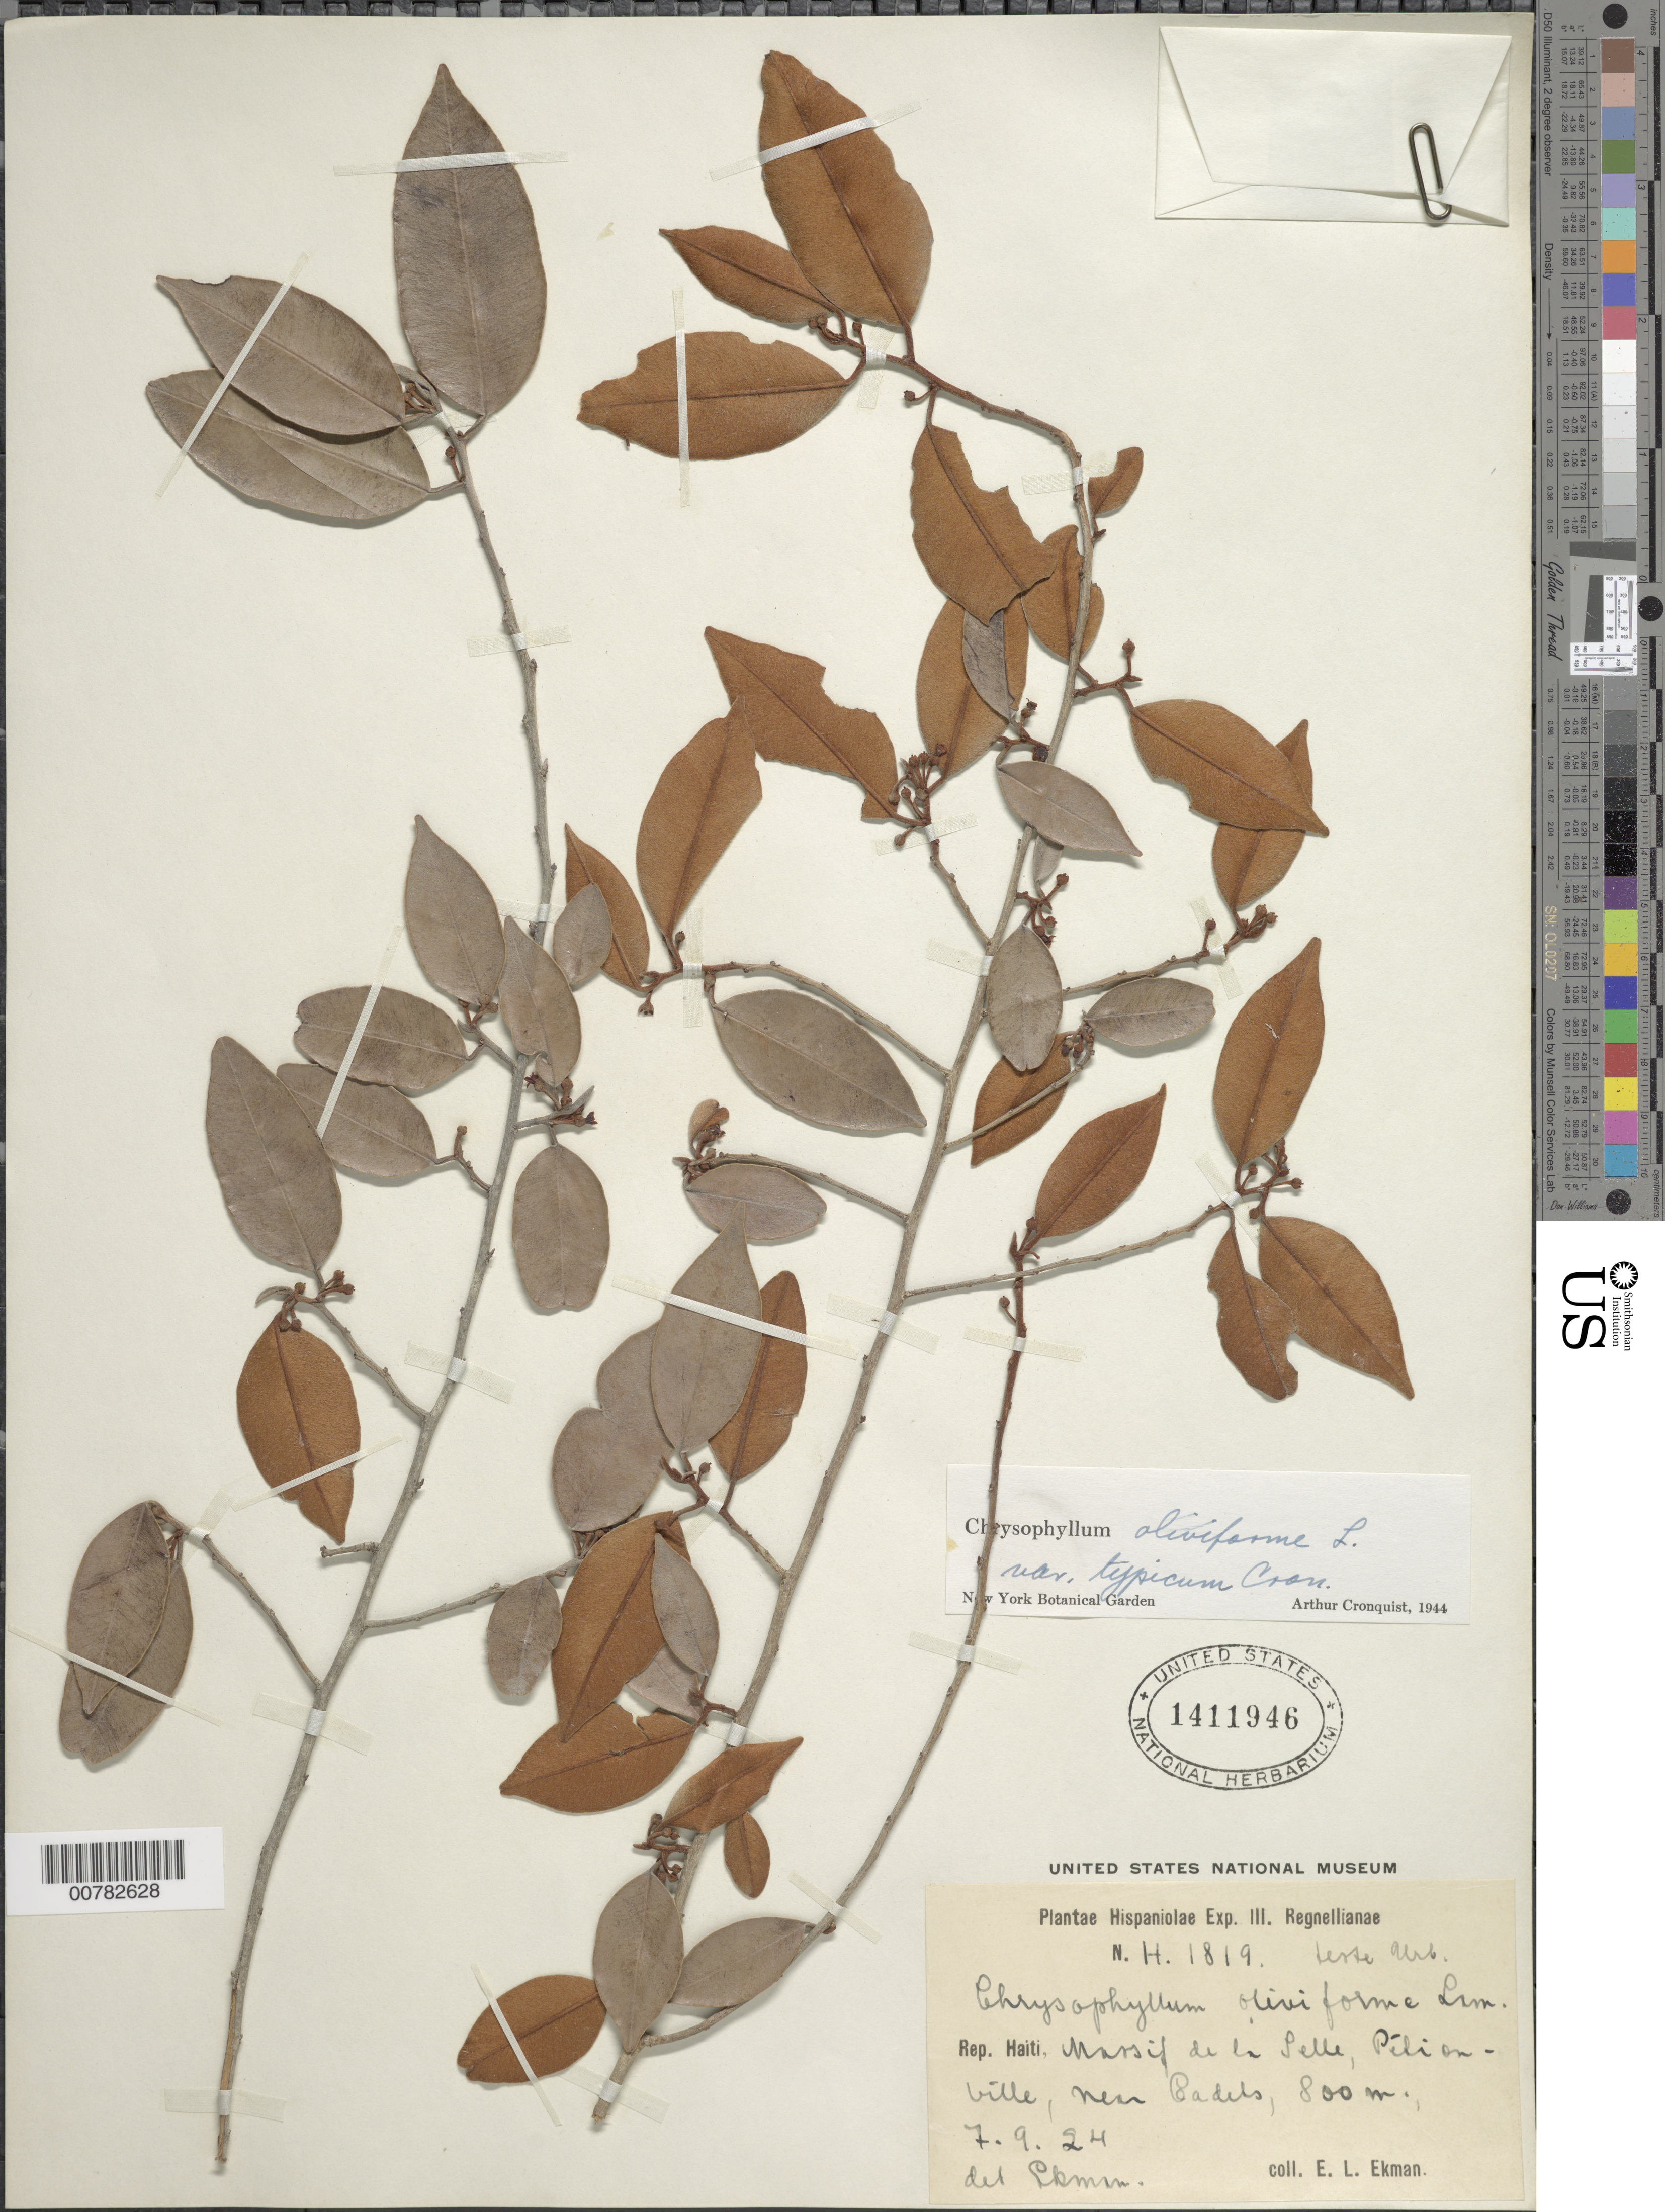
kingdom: Plantae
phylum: Tracheophyta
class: Magnoliopsida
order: Ericales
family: Sapotaceae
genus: Chrysophyllum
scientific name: Chrysophyllum oliviforme subsp. oliviforme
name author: L.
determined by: Cronquist, A. J.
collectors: E. L. Ekman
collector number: H 1819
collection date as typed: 07 Sep 1924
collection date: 1924-09-07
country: Haiti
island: Hispaniola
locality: Massif de la Selle, Pétionville, near Cadets.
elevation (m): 800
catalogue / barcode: US 1411946